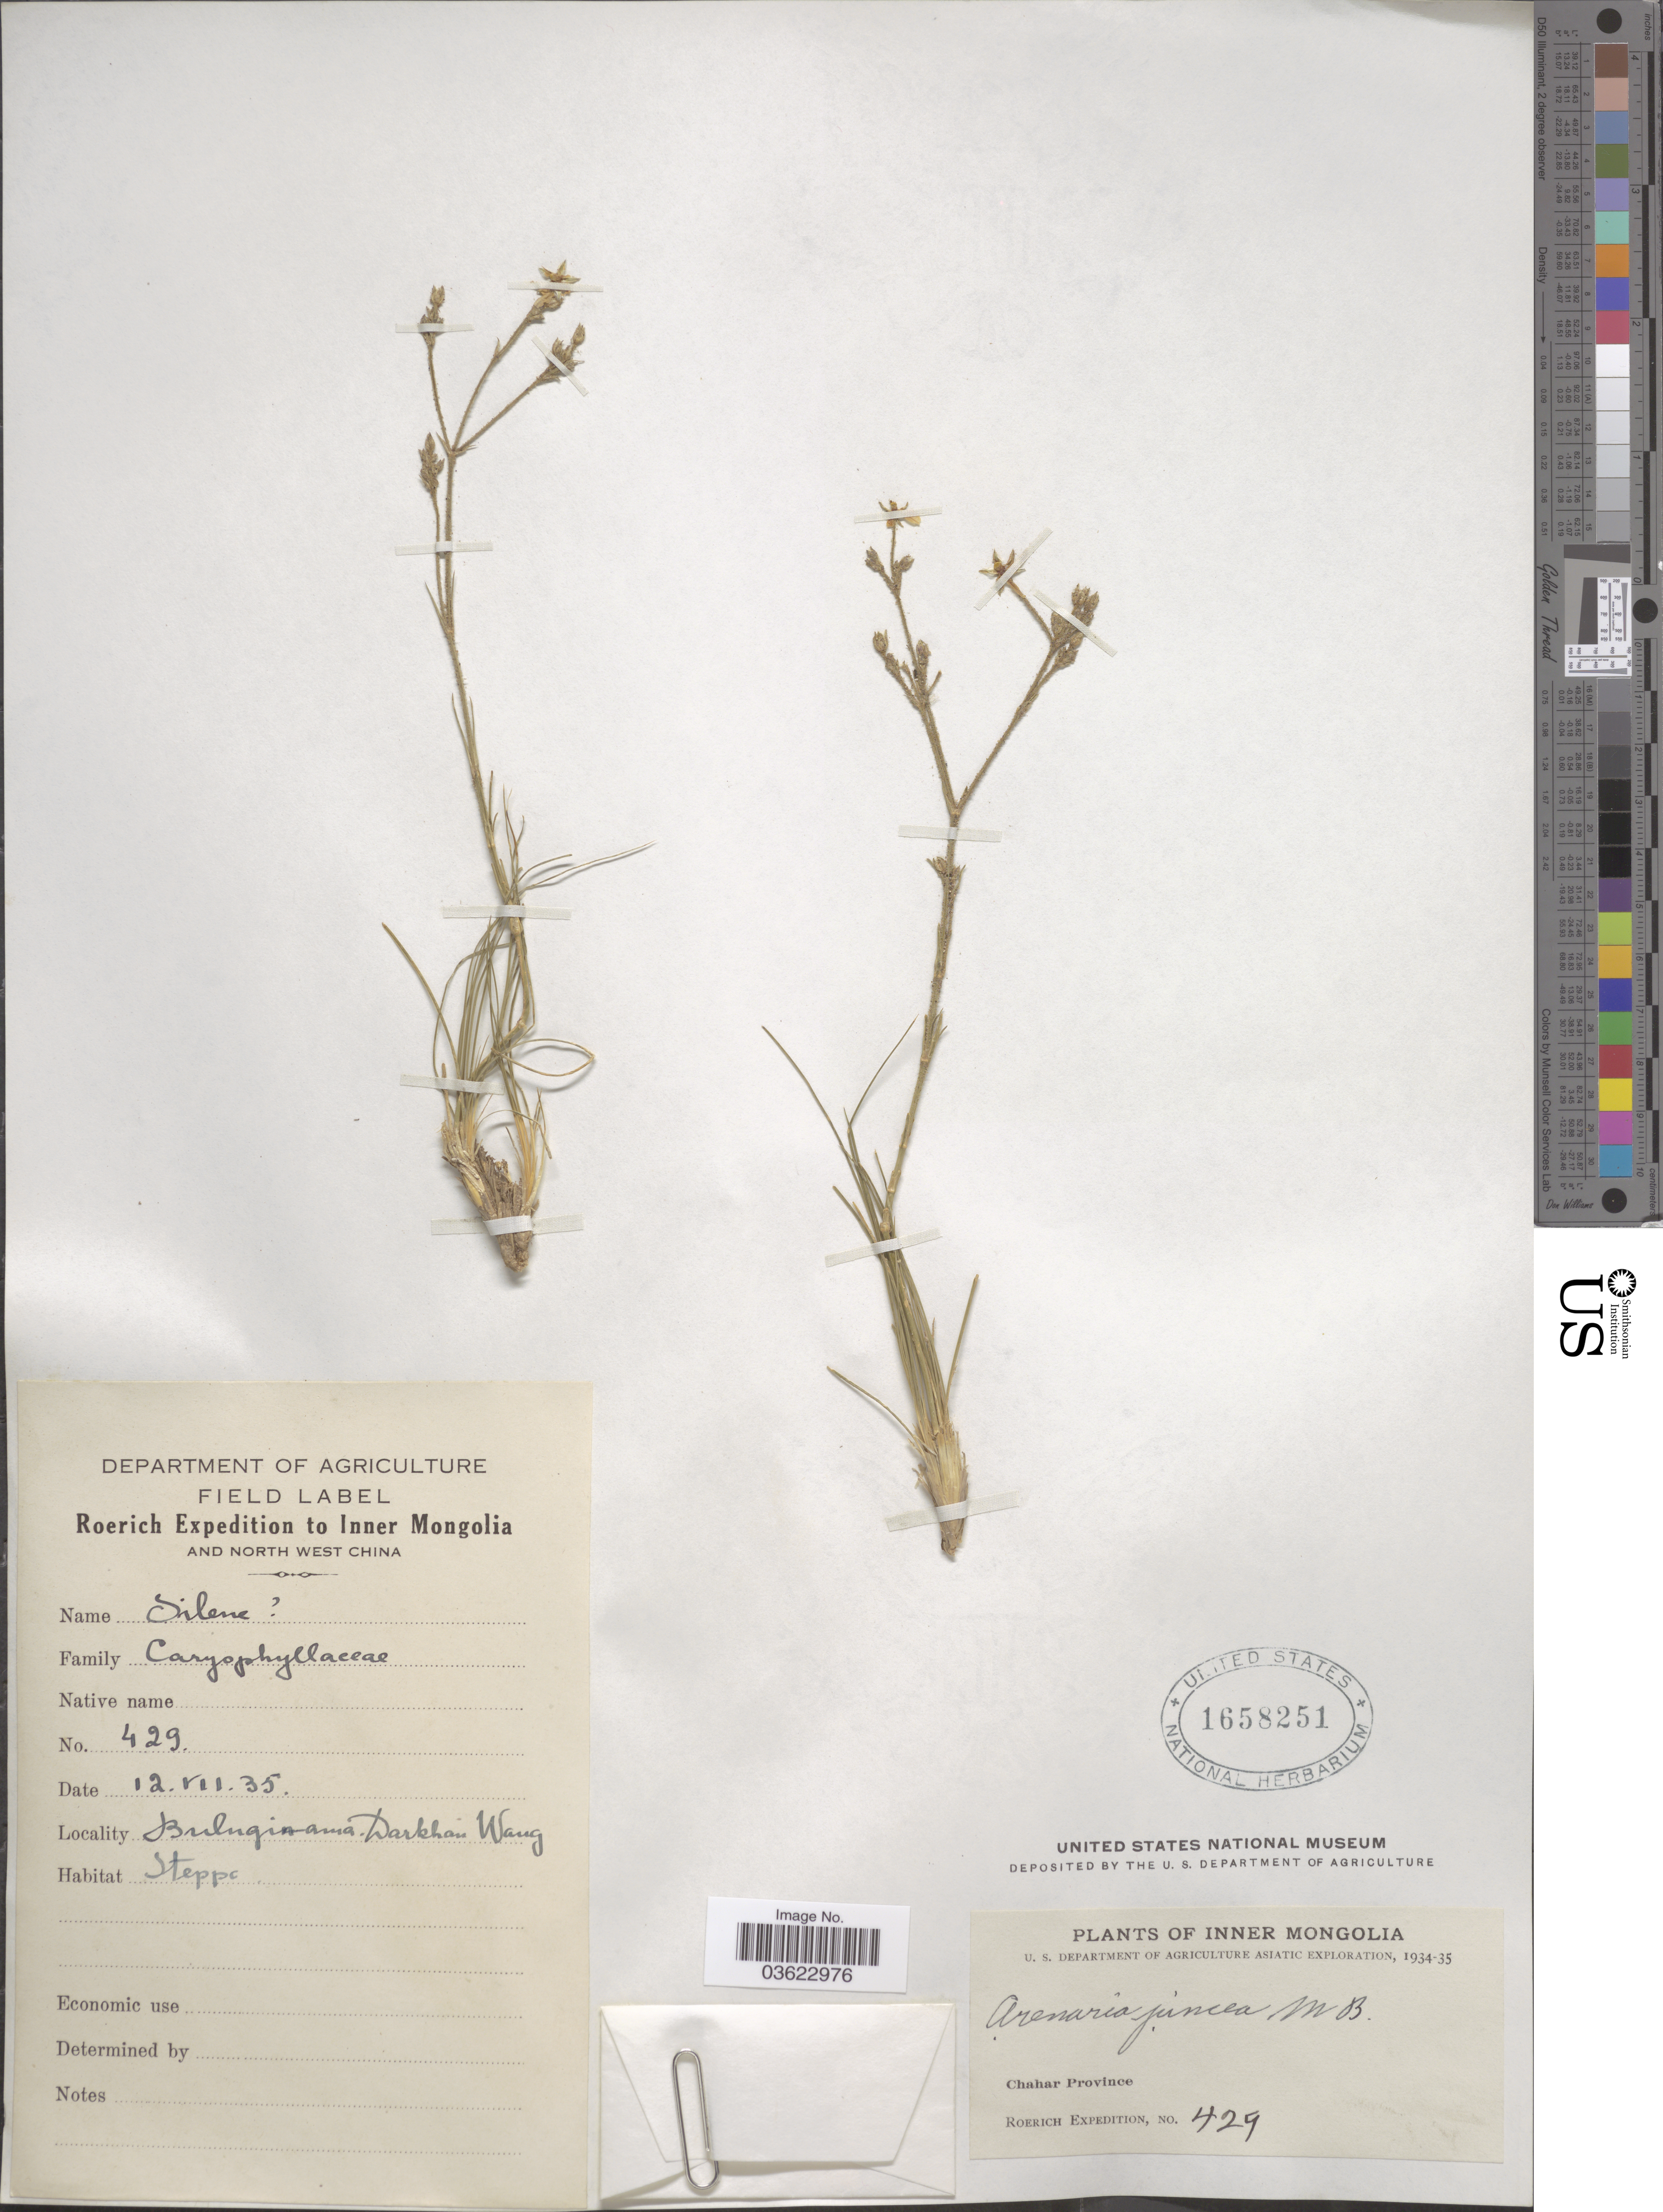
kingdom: Plantae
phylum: Tracheophyta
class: Magnoliopsida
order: Caryophyllales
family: Caryophyllaceae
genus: Eremogone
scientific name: Eremogone juncea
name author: (M. Bieb.) Fenzl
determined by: U.S. National Herbarium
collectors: Roerich Expedition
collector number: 429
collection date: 1935-07-12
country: China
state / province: Nei Monggol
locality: Inner Mongolia and north west China. Bulugin-ama. Darkhan Wang.. Chahar Province.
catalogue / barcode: US 1658251